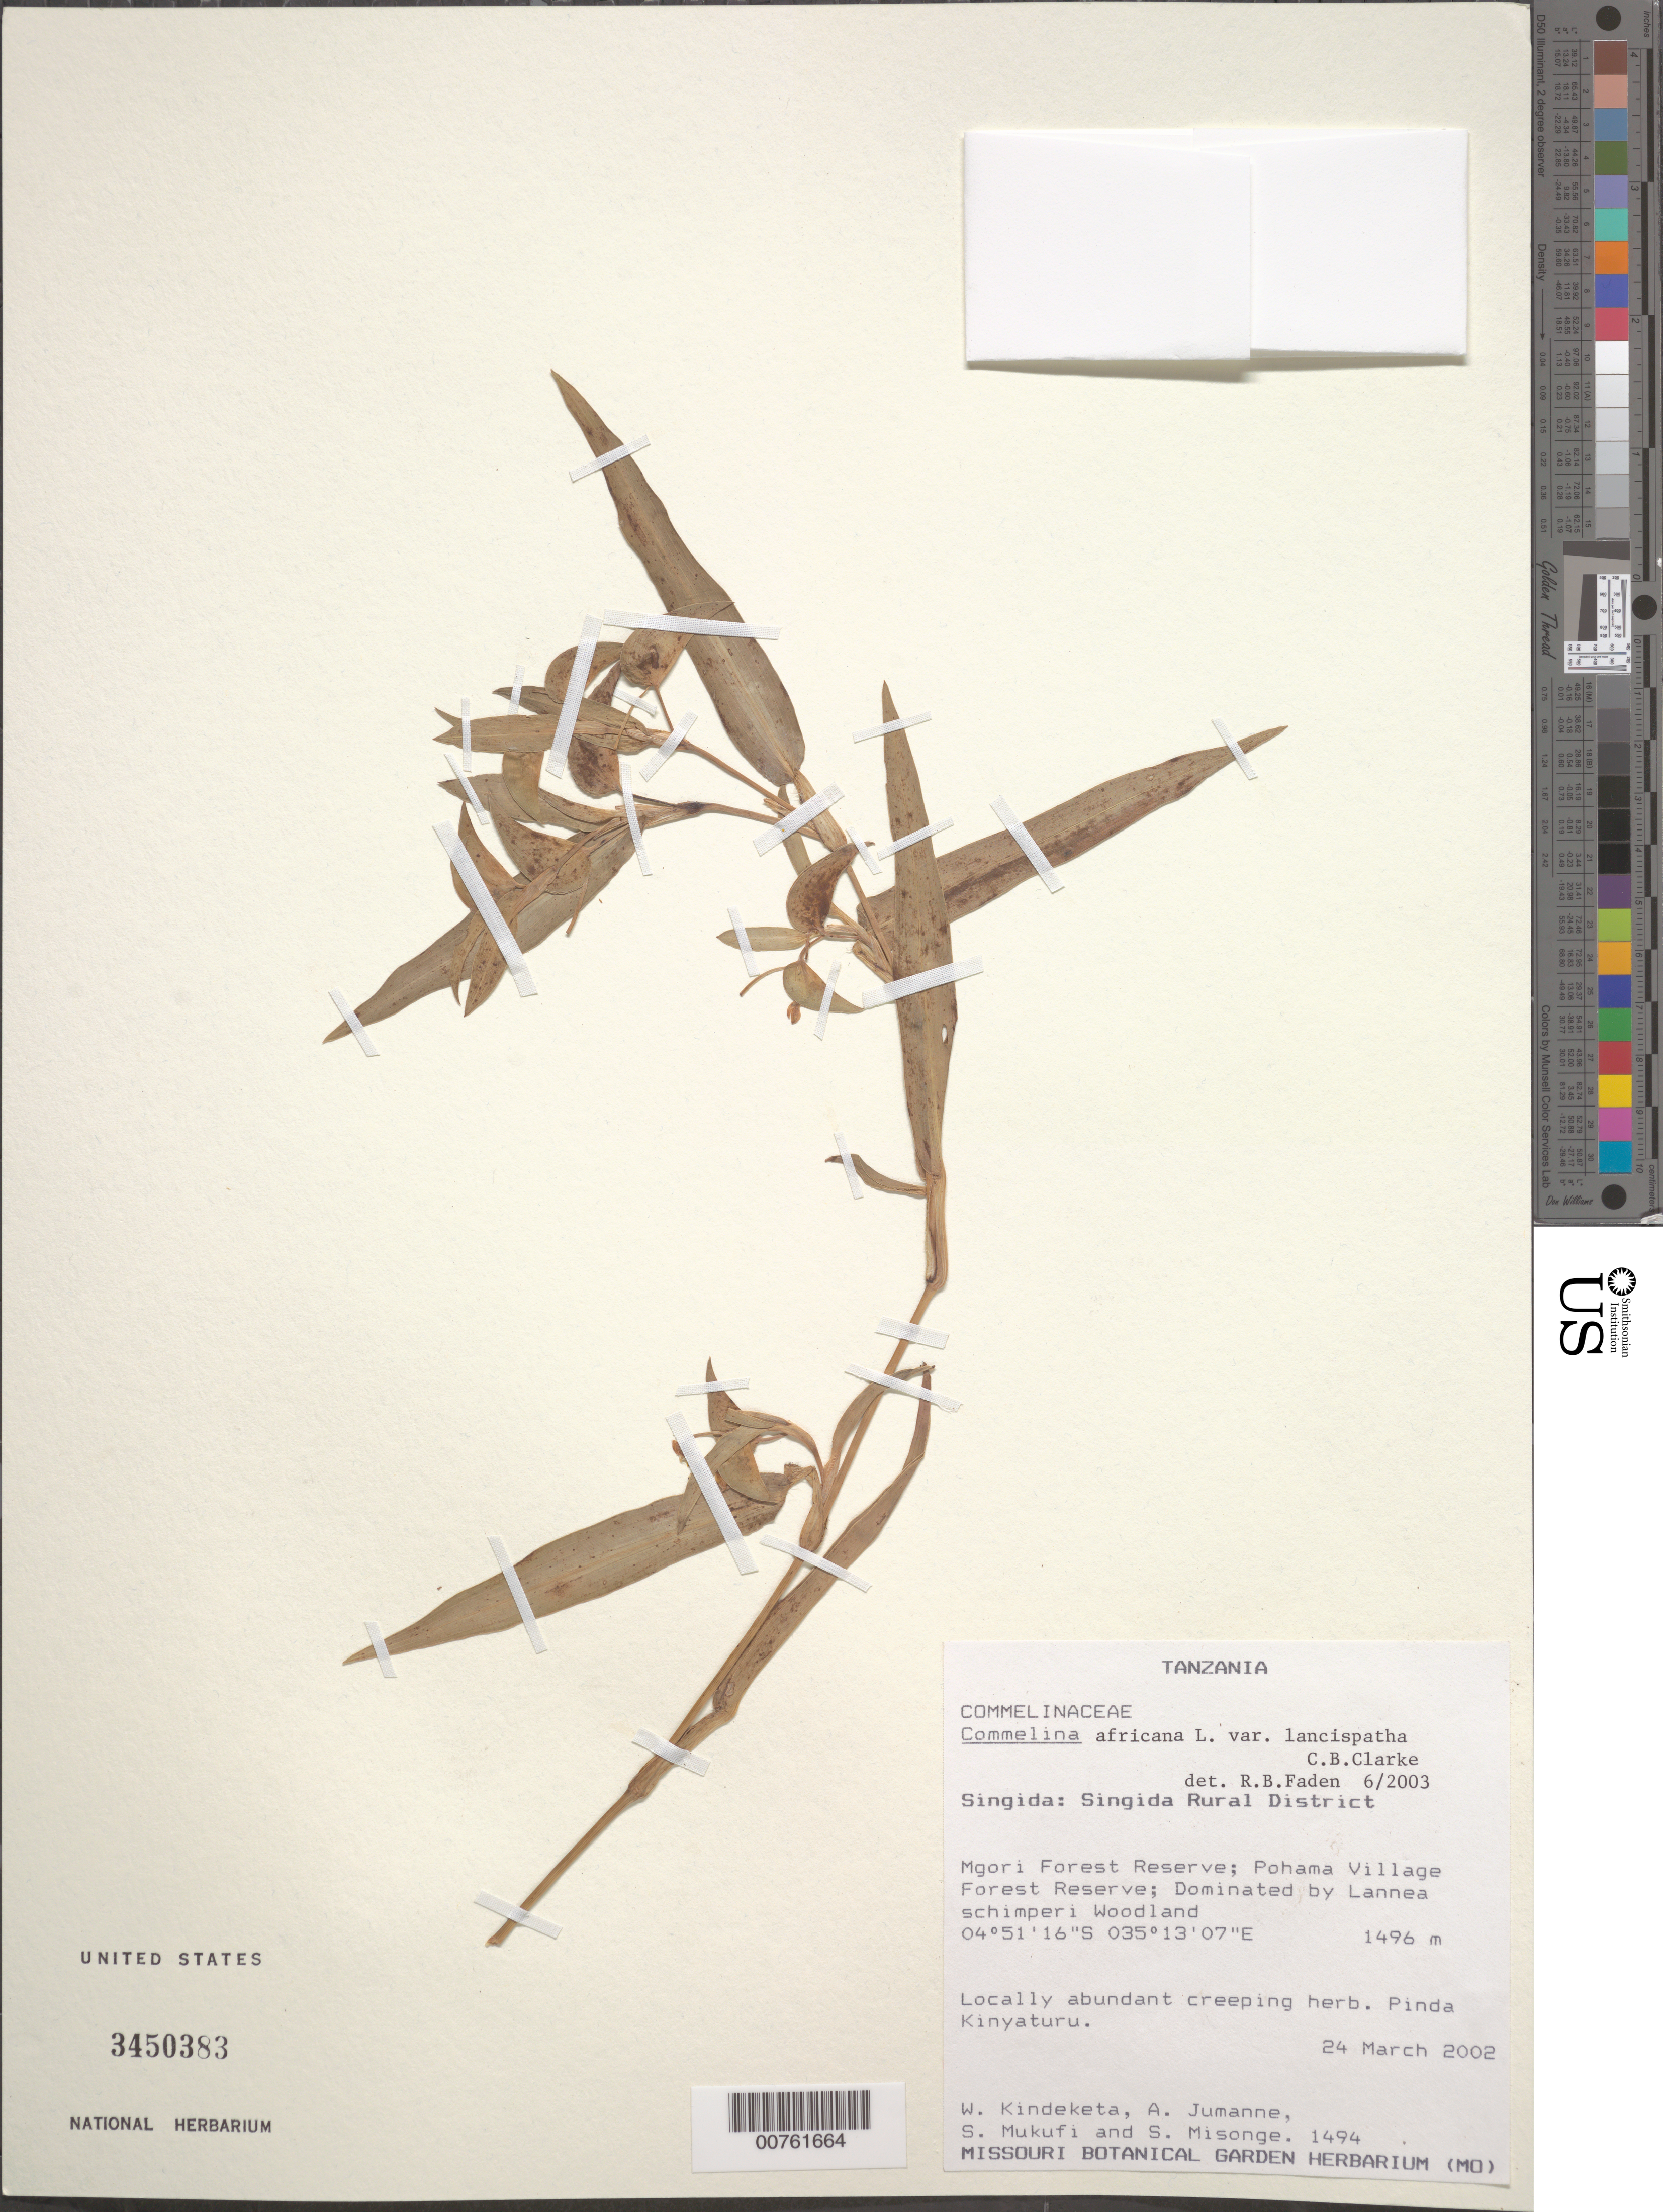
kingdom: Plantae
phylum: Tracheophyta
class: Liliopsida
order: Commelinales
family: Commelinaceae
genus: Commelina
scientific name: Commelina africana var. lancispatha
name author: C.B. Clarke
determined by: Faden, Robert B., (US), Smithsonian Institution - National Museum of Natural History (UNITED STATES)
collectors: W. Kindeketa, A. Jumanne, S. Mukufi & S. Misonge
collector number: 1494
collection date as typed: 24 Mar 2002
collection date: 2002-03-24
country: Tanzania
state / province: Singida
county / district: Singida Rural District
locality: Mgori Forest Reserve; Pohama Village Forest Reserve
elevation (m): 1496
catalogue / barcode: US 3450383